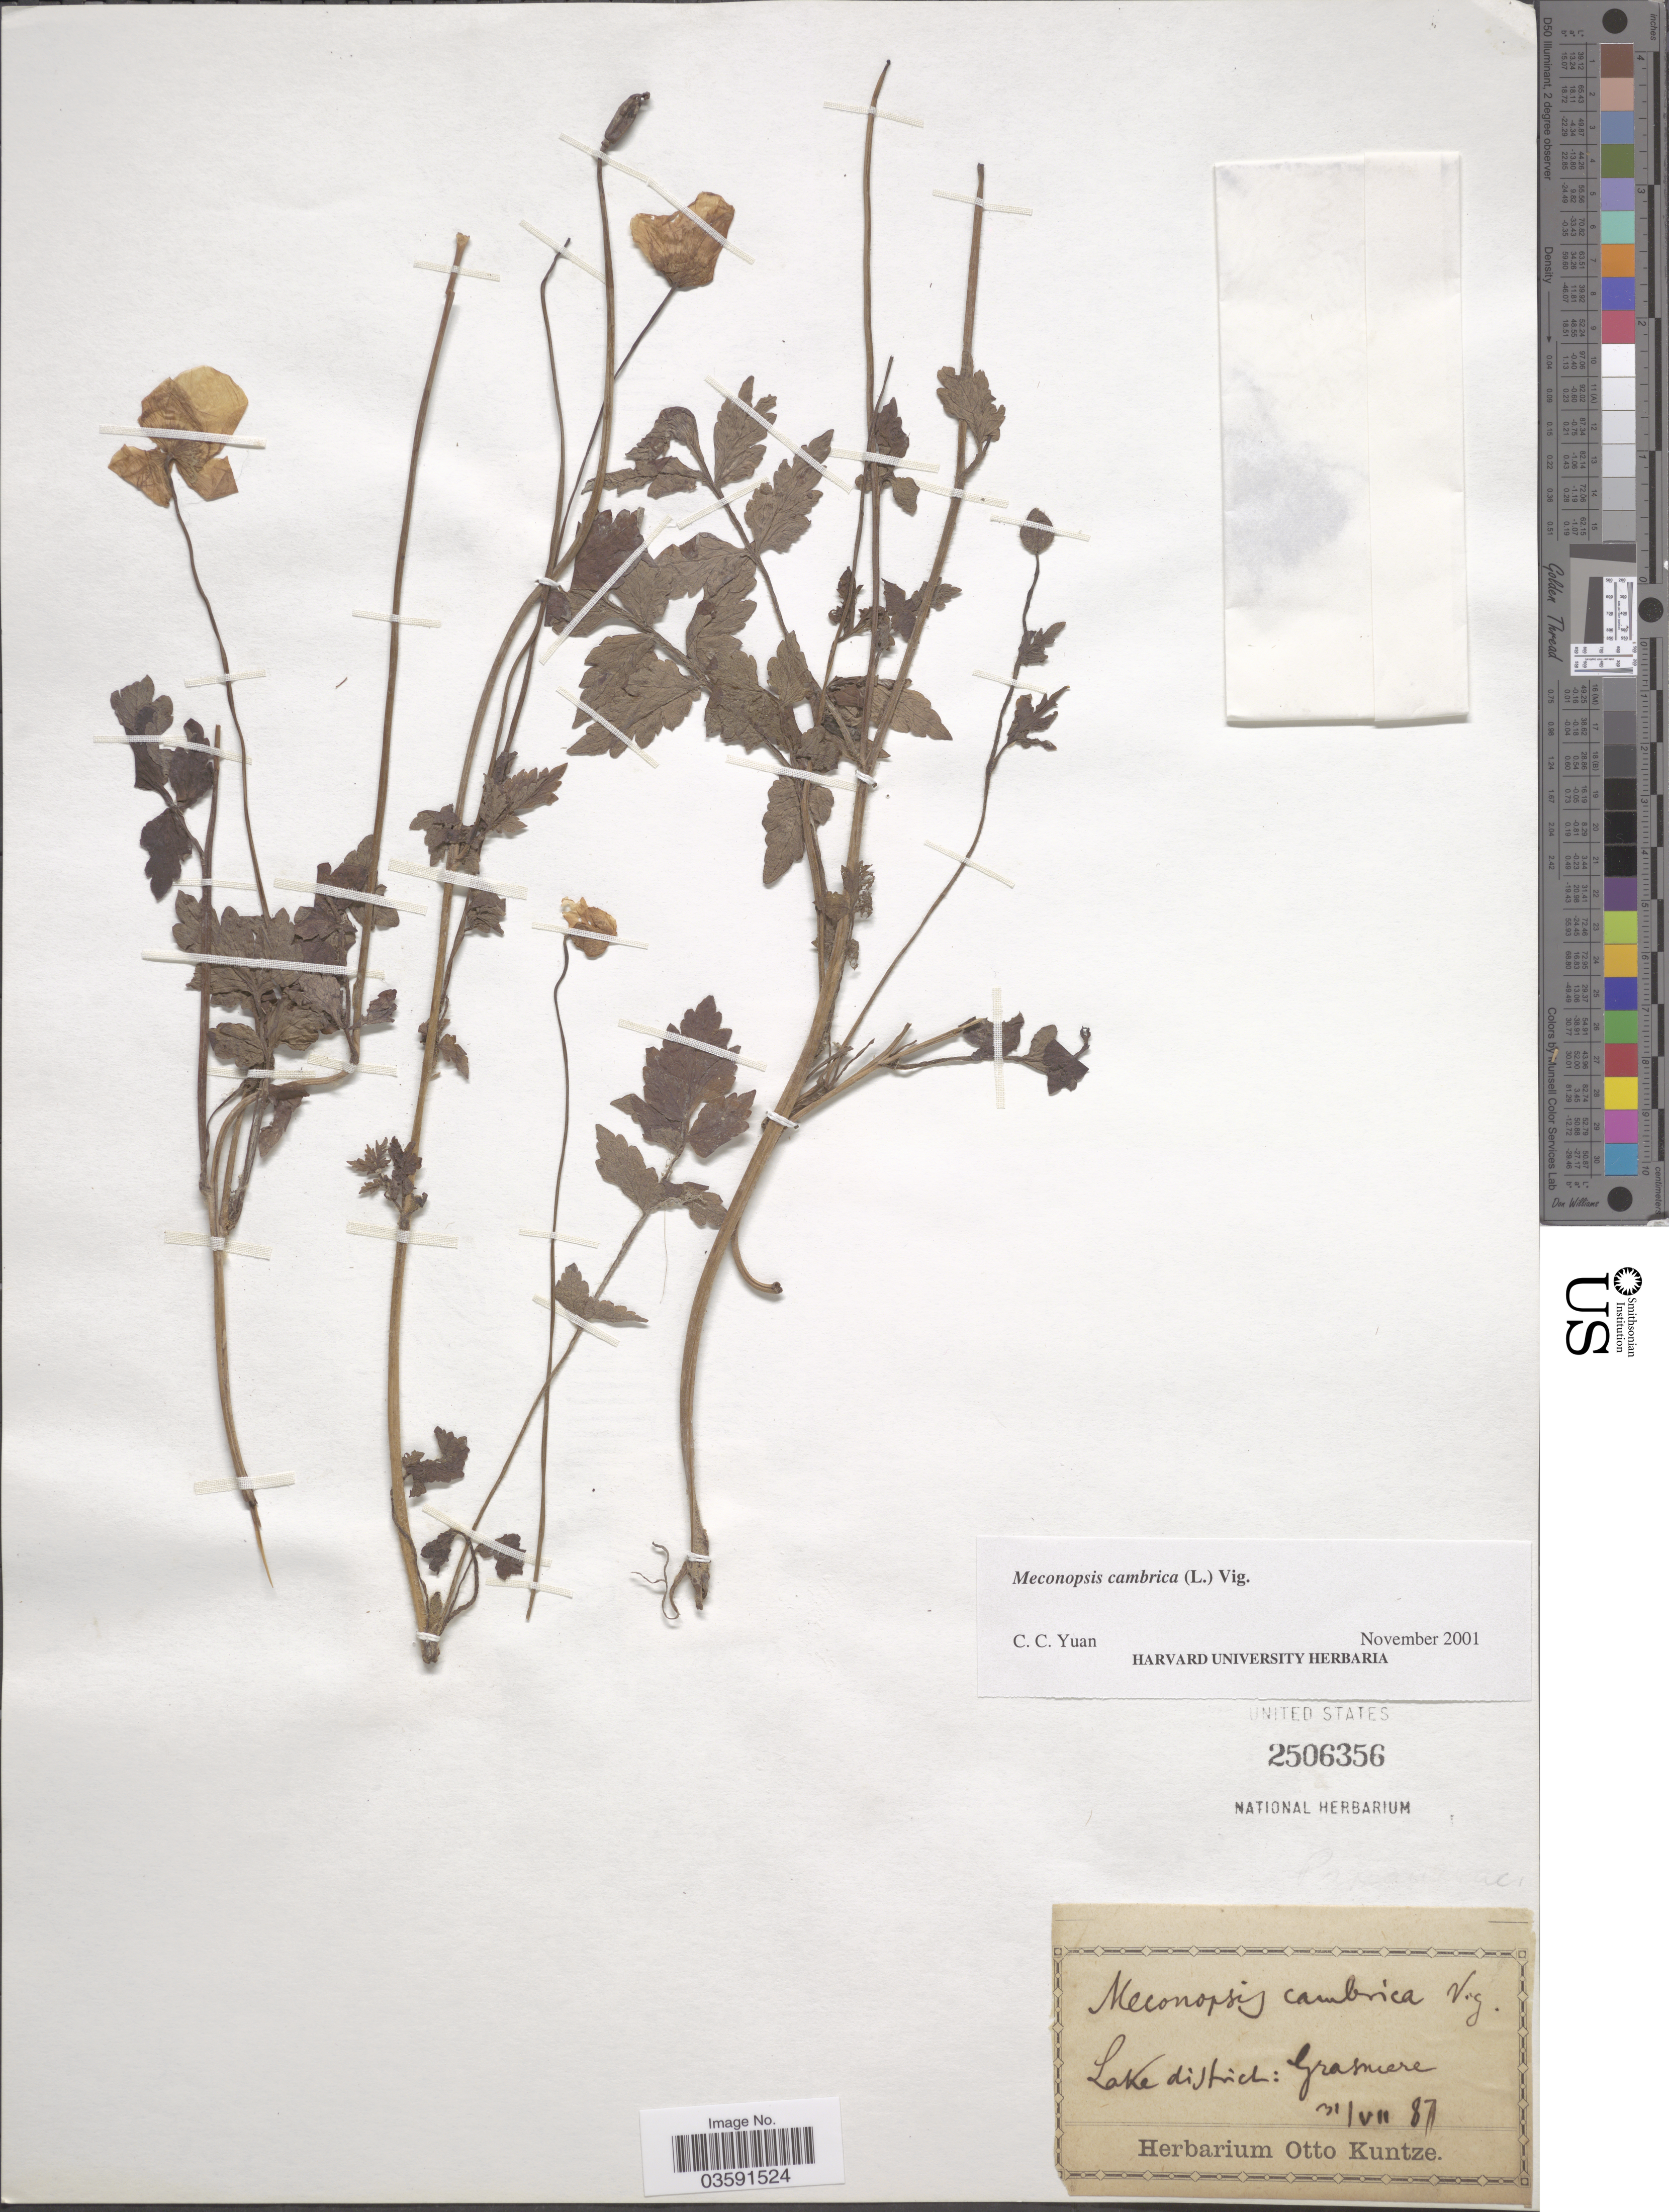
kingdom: Plantae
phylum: Tracheophyta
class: Magnoliopsida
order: Ranunculales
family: Papaveraceae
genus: Papaver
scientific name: Papaver cambricum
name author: L.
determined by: Strong, M. T., (US), Smithsonian Institution - National Museum of Natural History (UNITED STATES)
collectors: ex herb. Otto Kuntze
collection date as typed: Transcribed d/m/y: 31/7/87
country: United Kingdom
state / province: England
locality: Lake district: Grasmere.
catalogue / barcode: US 2506356